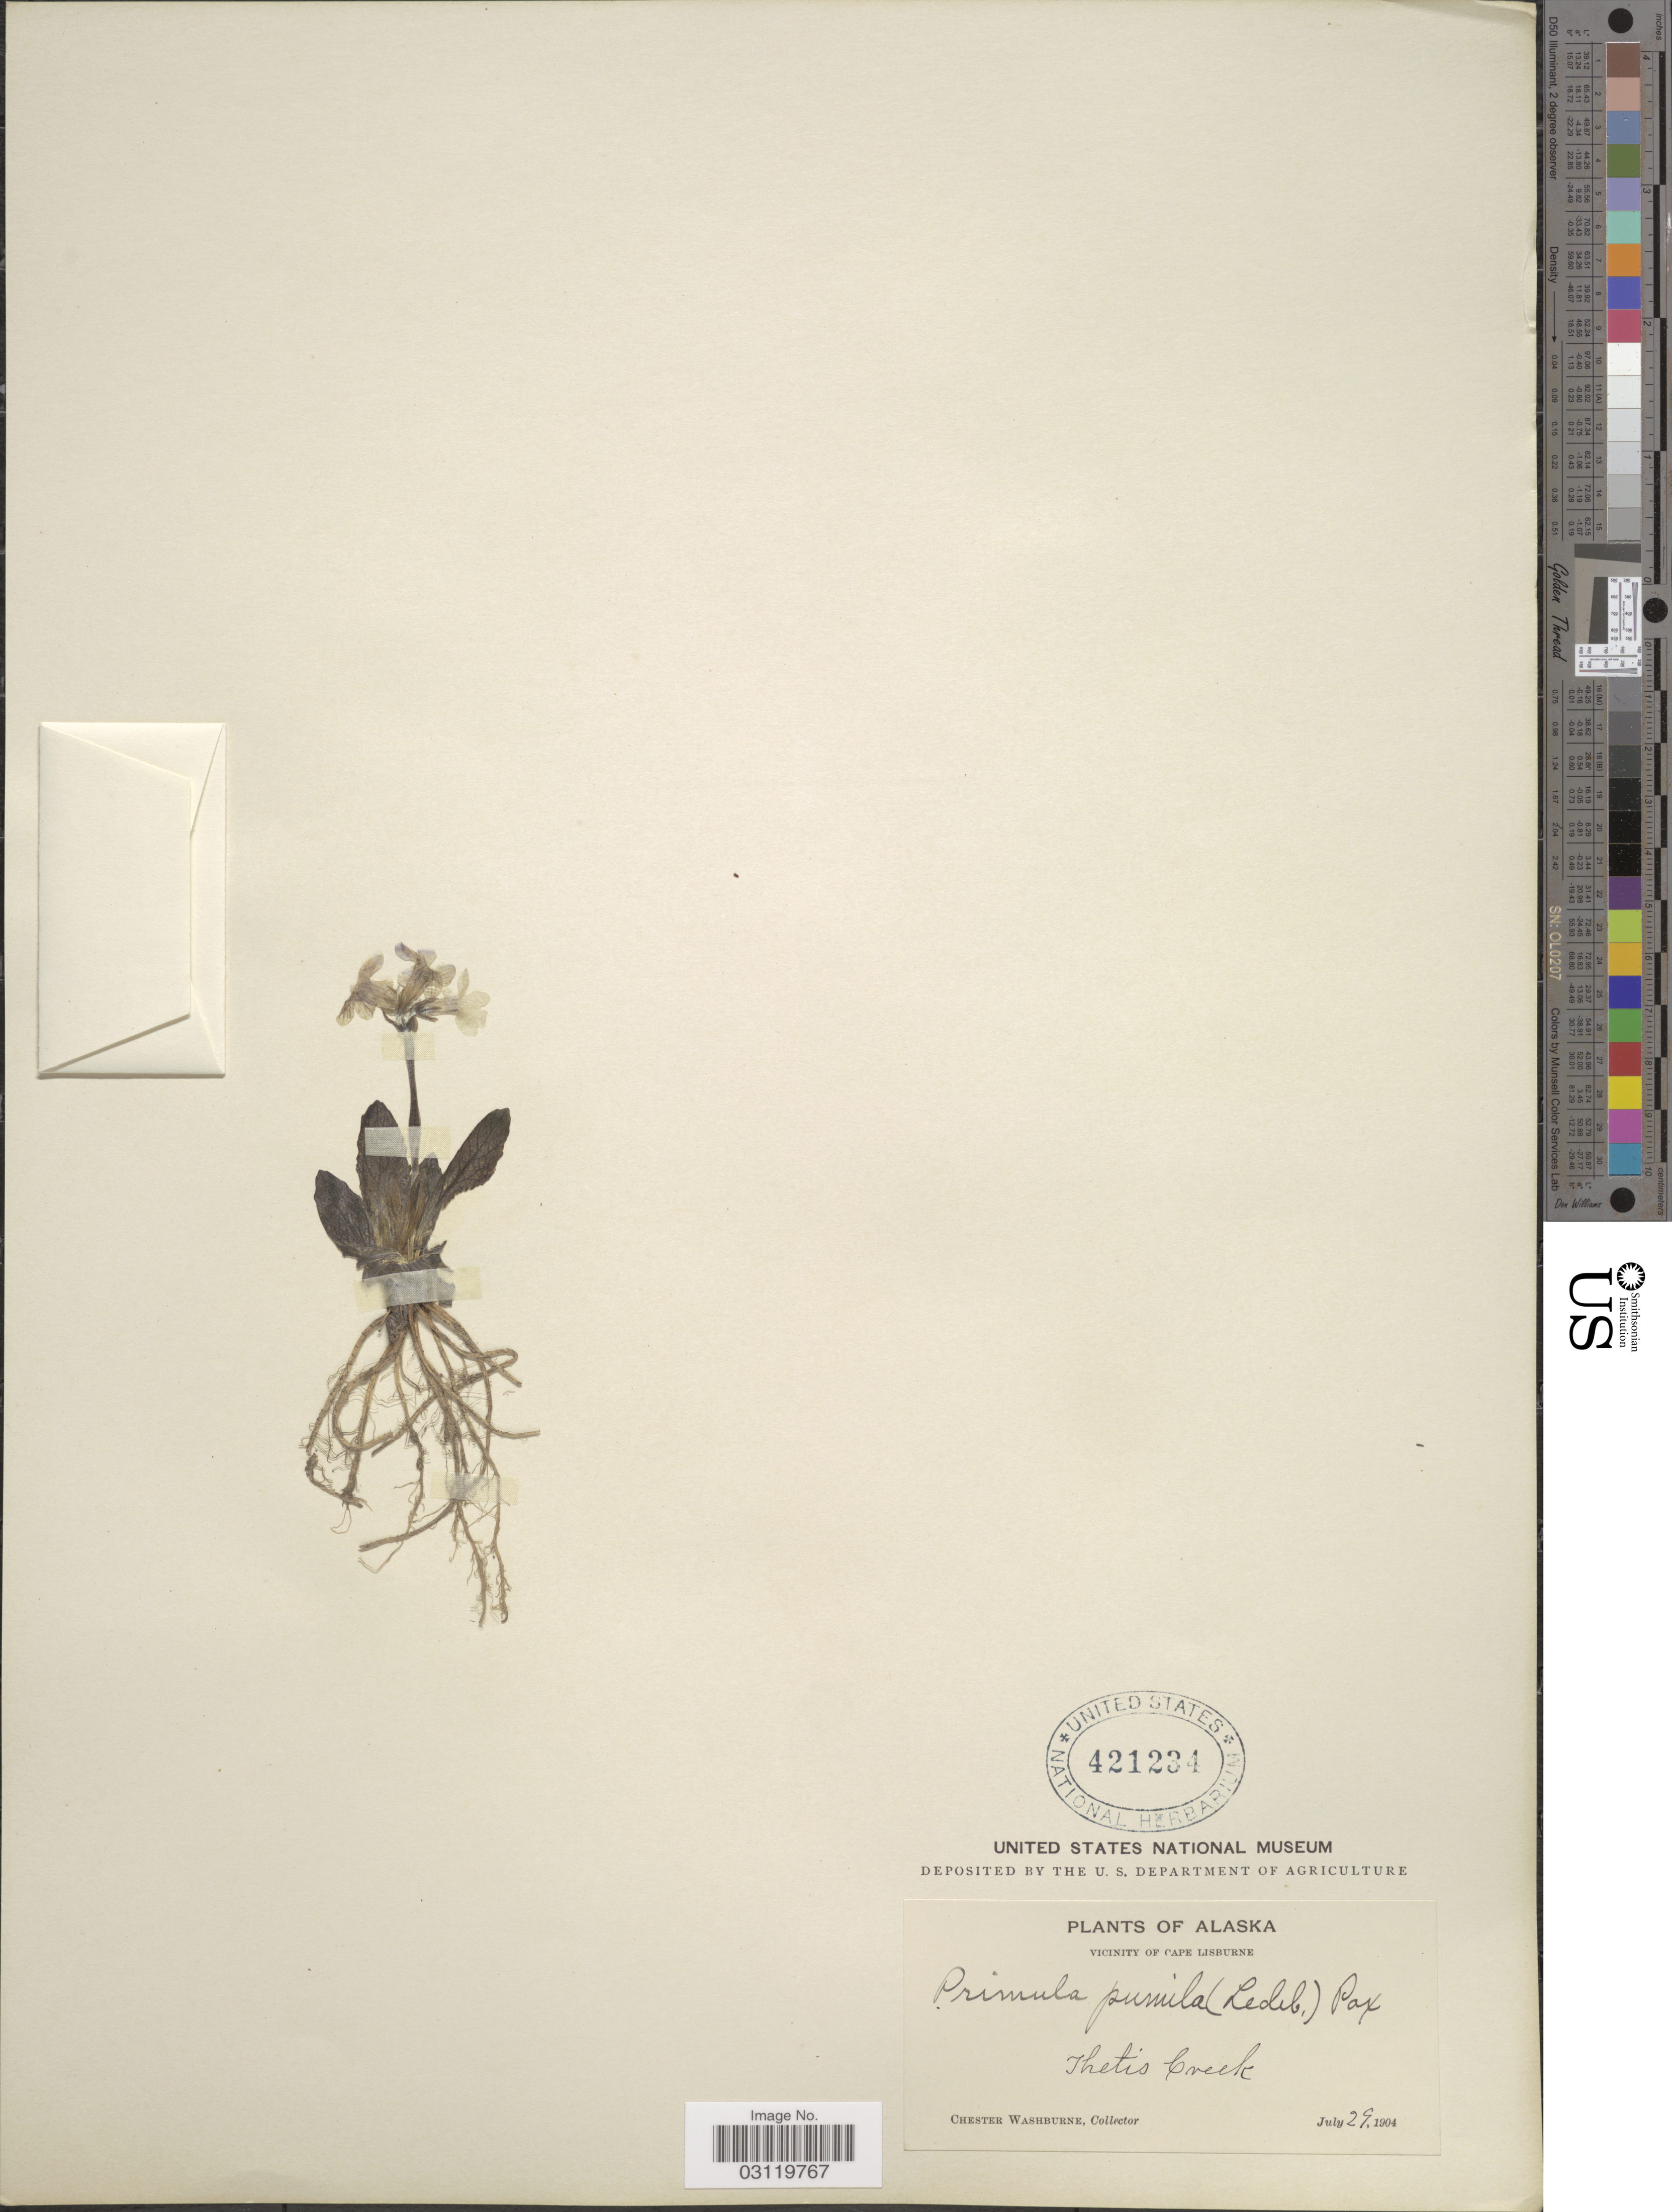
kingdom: Plantae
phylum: Tracheophyta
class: Magnoliopsida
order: Ericales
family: Primulaceae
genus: Primula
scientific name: Primula tschuktschorum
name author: Kjellm.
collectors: C. Washburne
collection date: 1904-07-29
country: United States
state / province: Alaska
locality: Vicinity of Cape Lisburne. Thetis Creek.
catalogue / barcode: US 421234